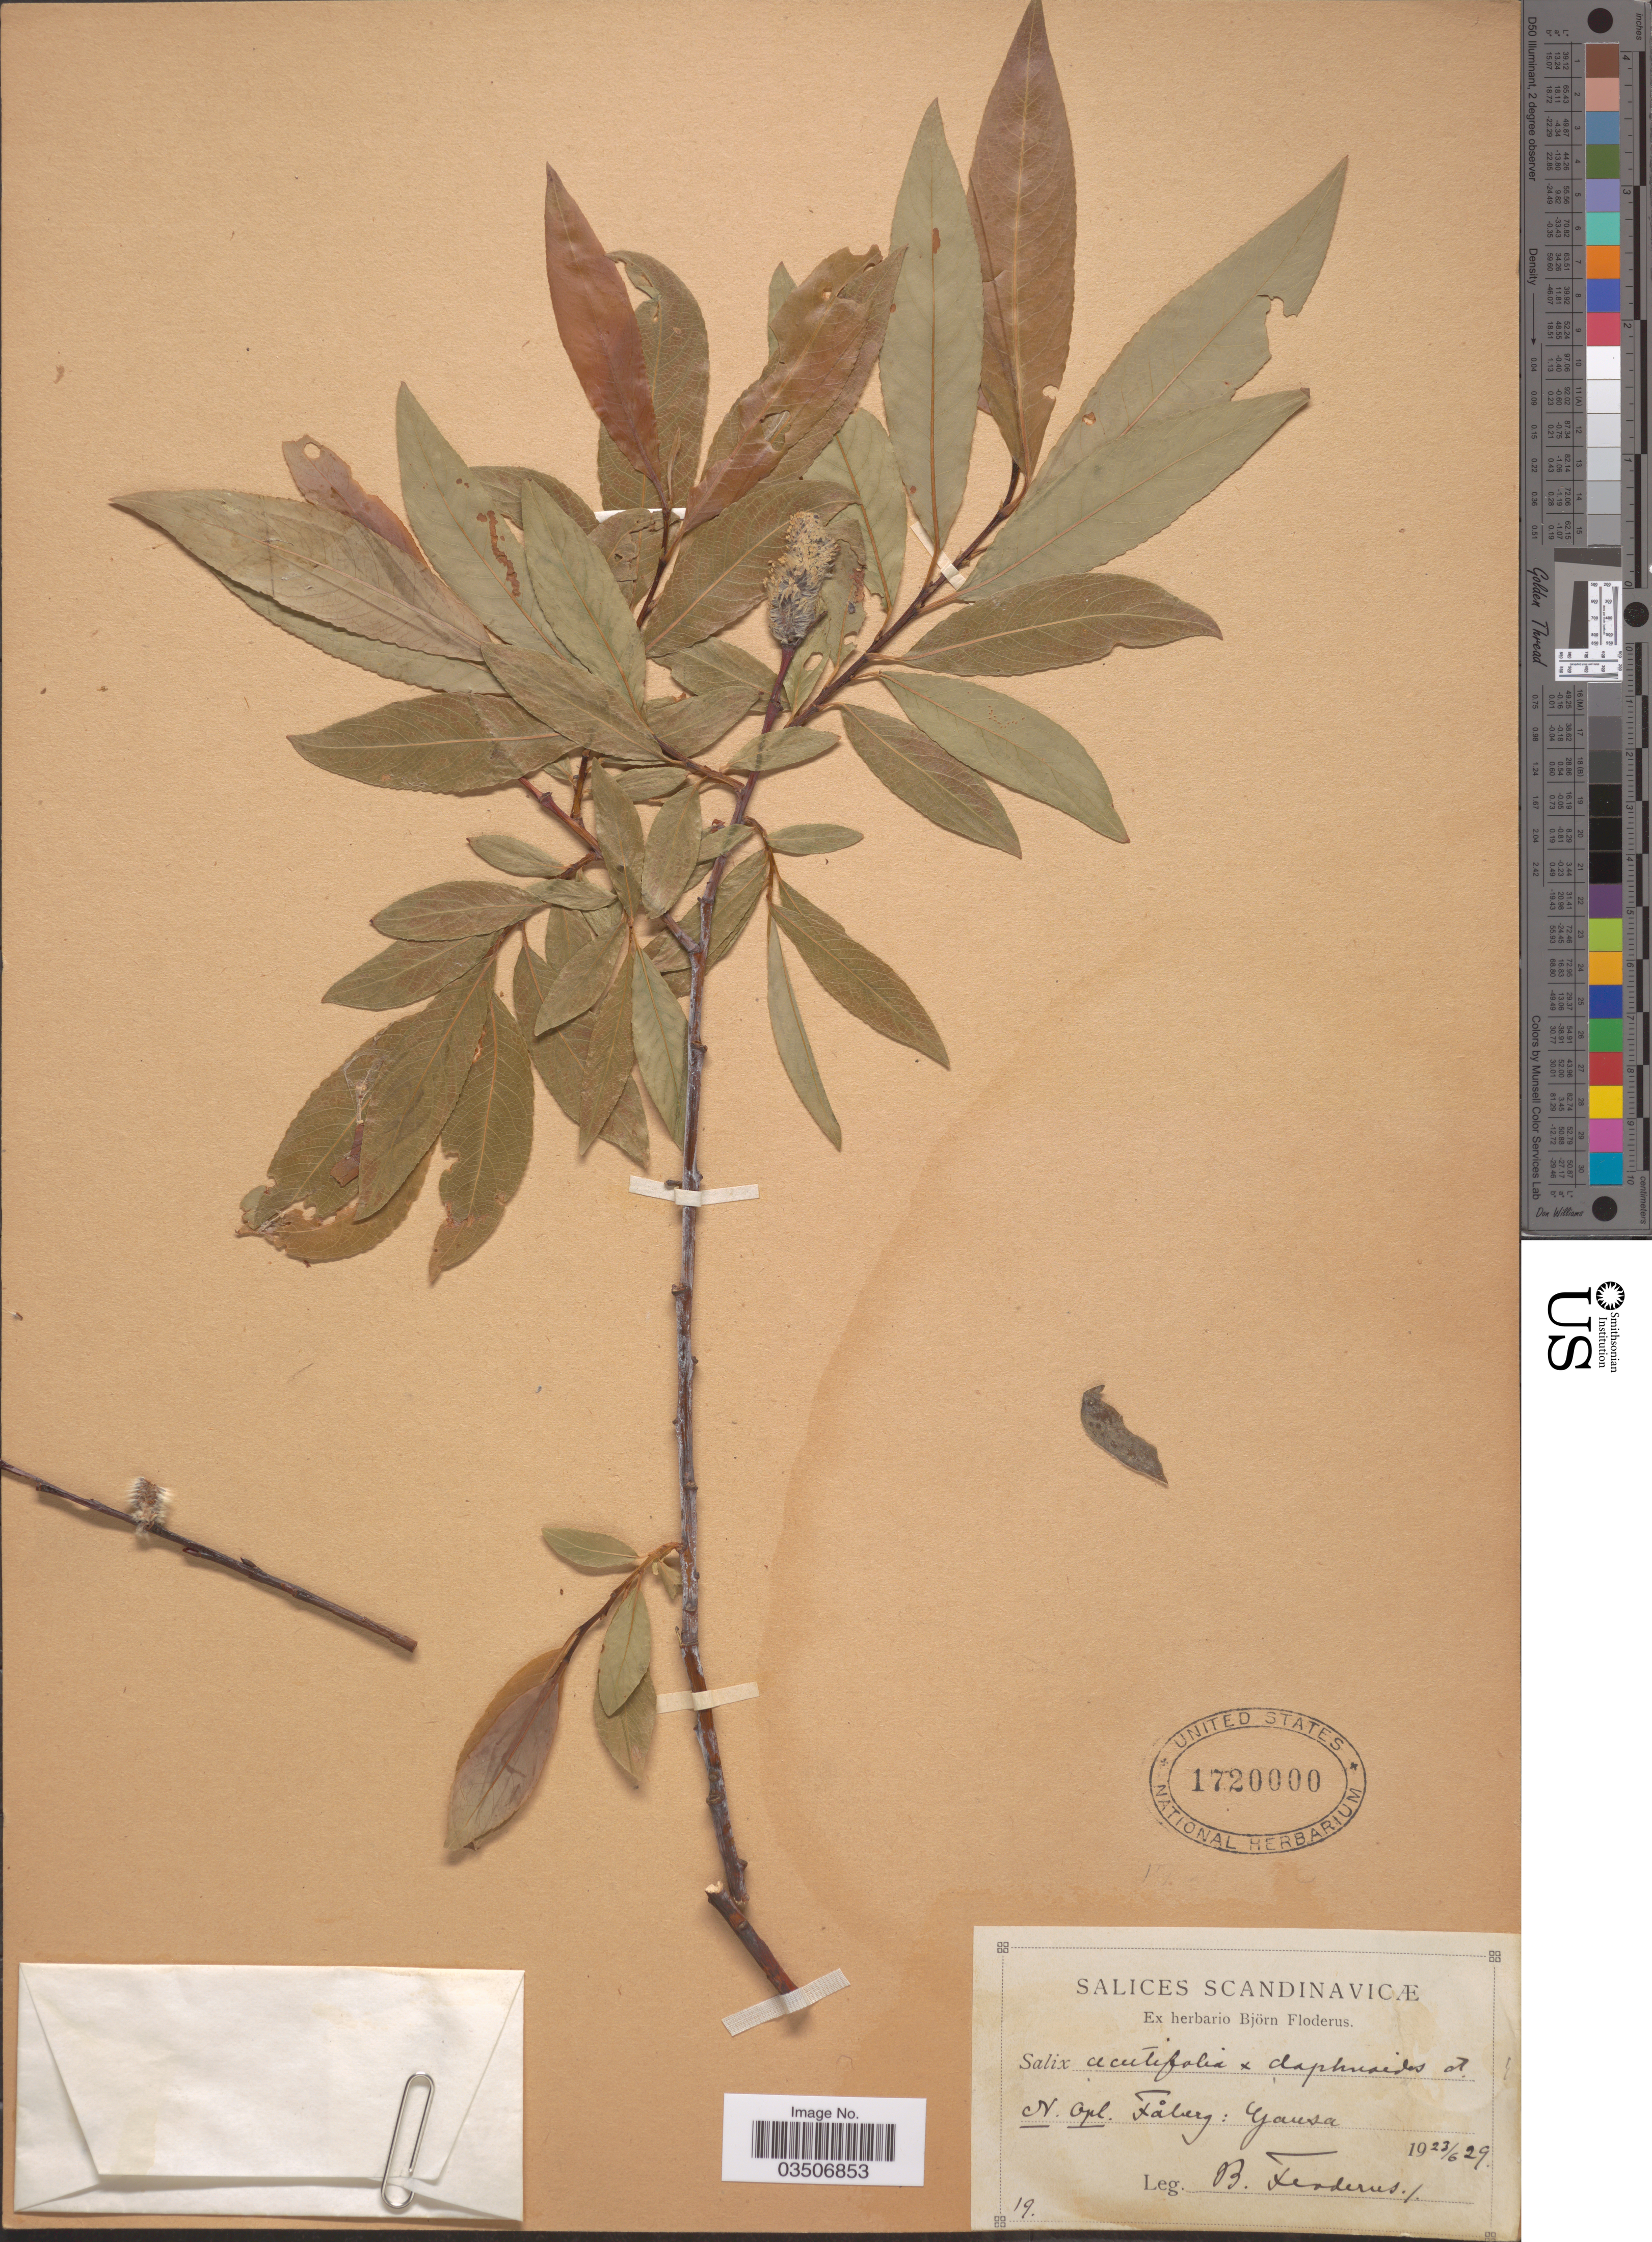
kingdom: Plantae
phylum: Tracheophyta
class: Magnoliopsida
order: Malpighiales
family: Salicaceae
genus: Salix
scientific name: Salix acutifolia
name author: Willd.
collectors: B. G. O. Floderus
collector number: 19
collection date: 1929-06-23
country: Norway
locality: Scandinavicæ. N. opl. Fåberg: Gausa.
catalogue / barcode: US 1720000